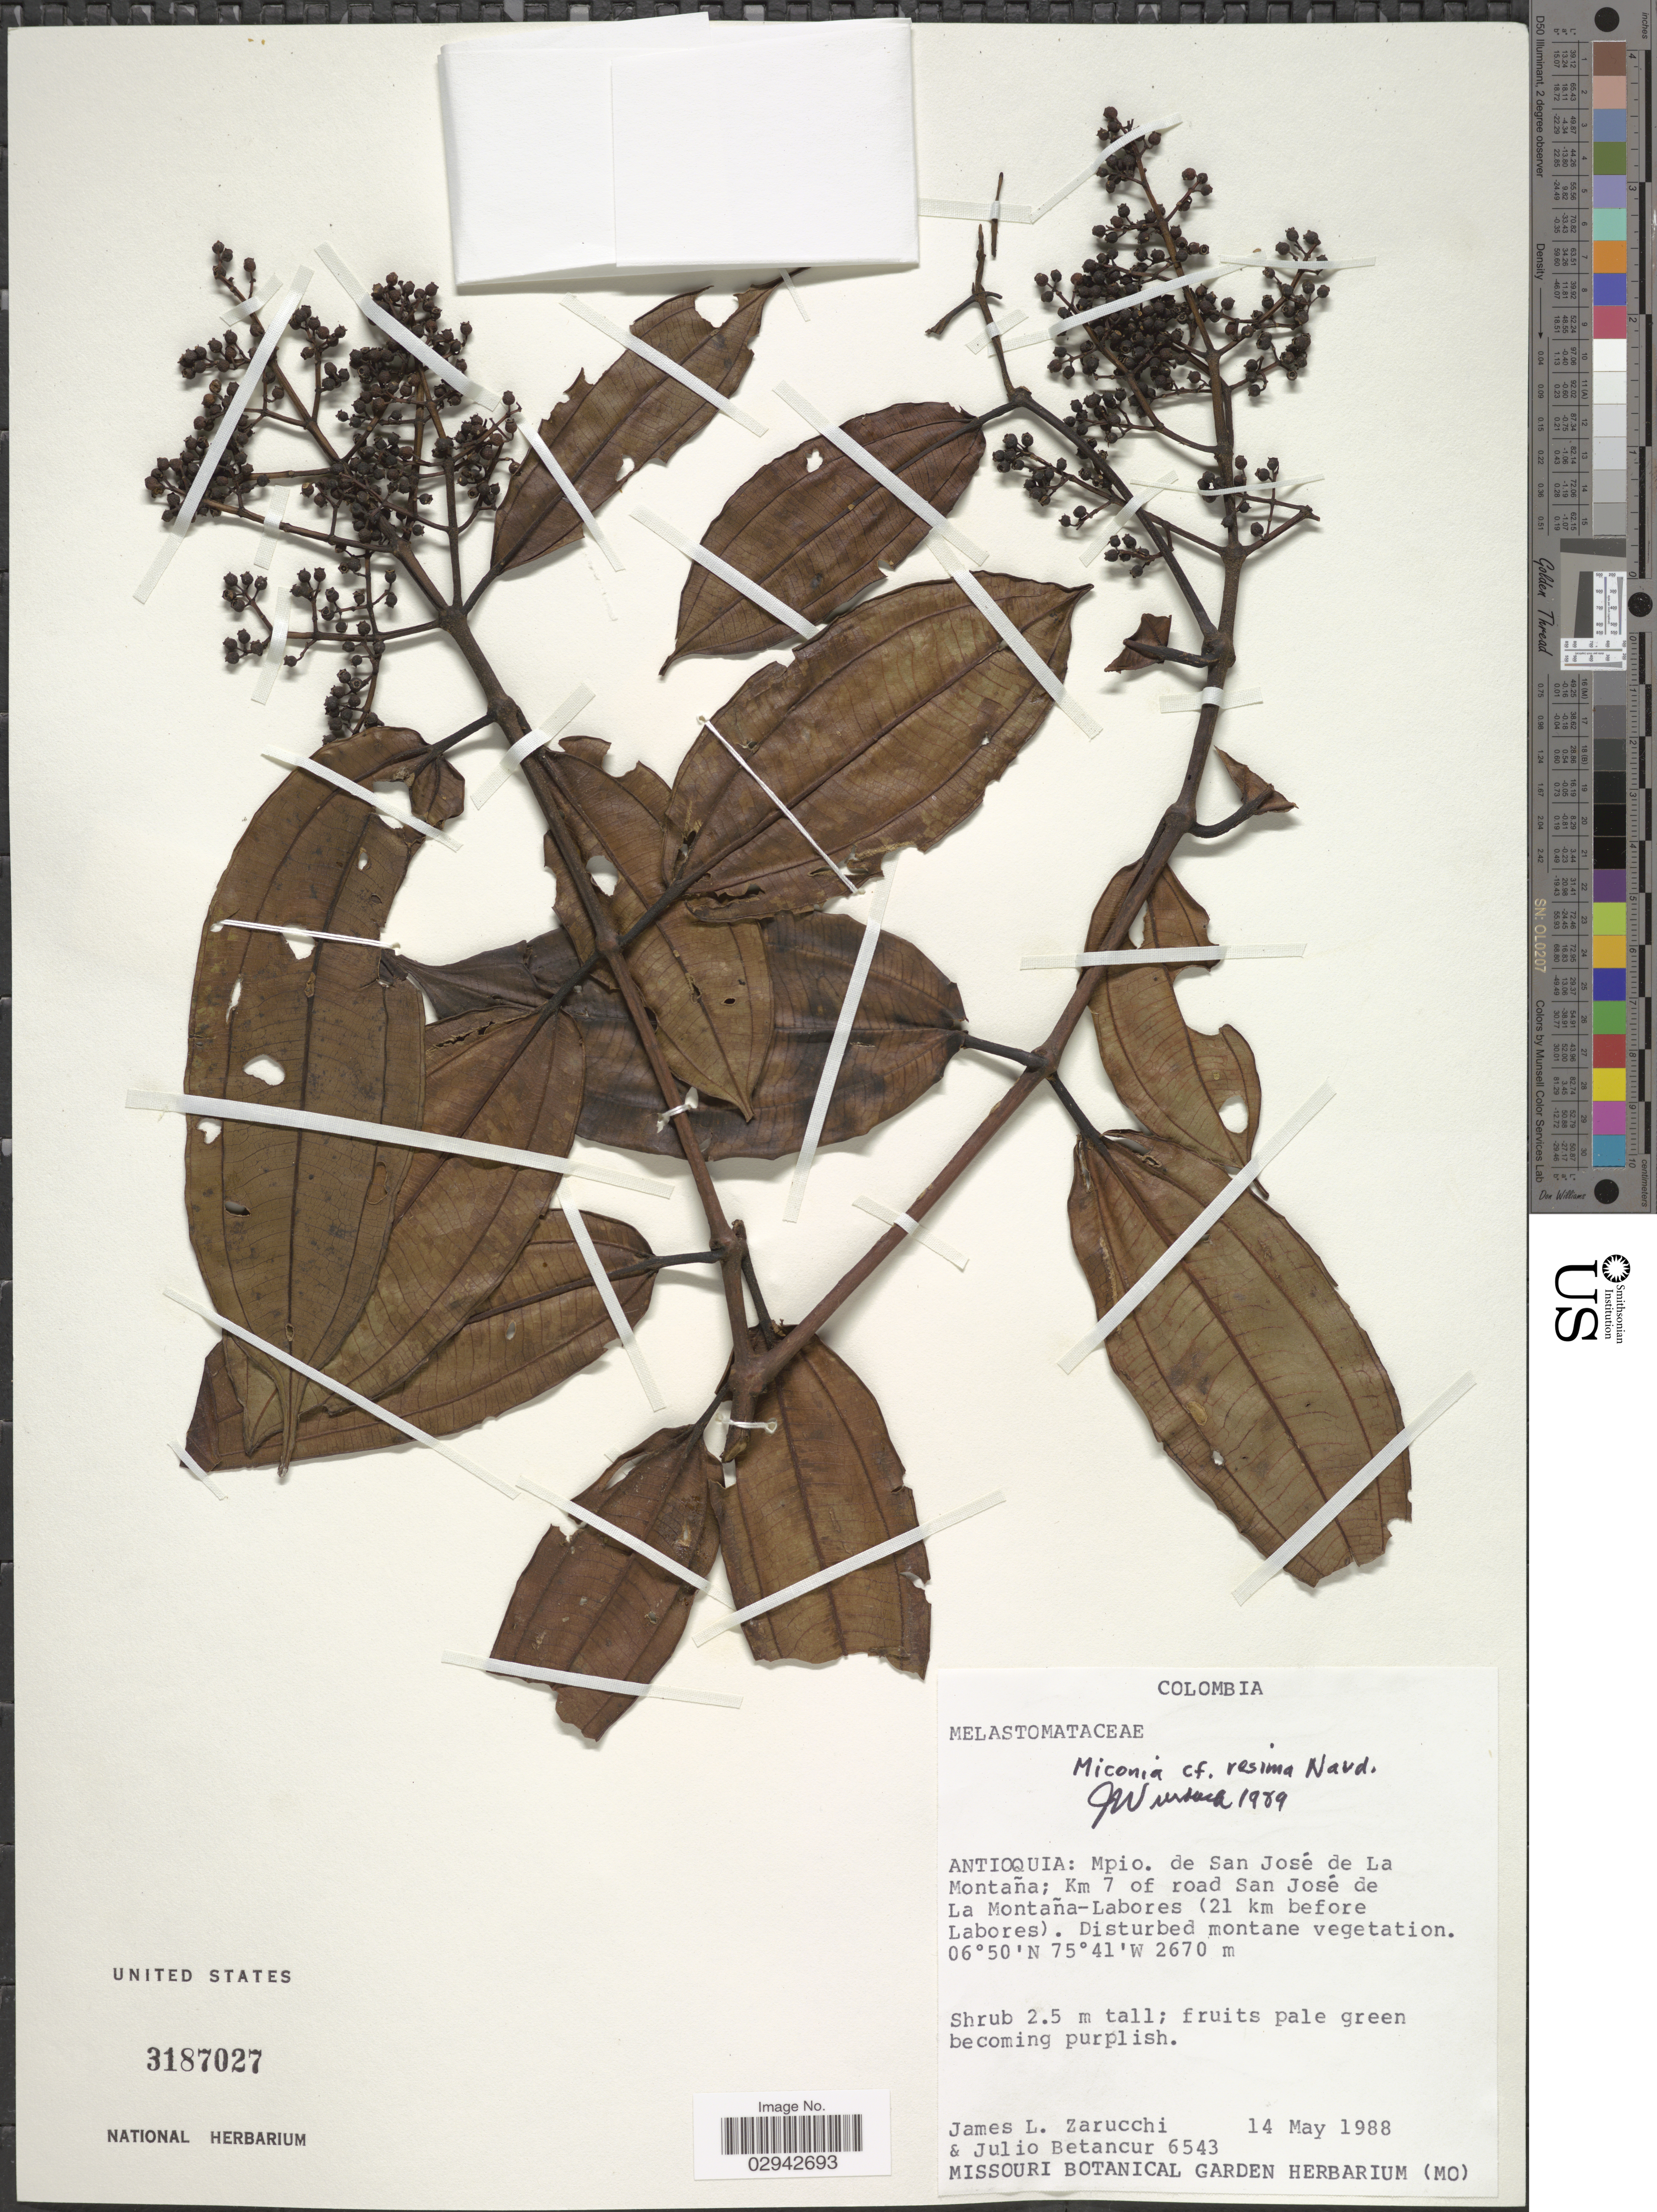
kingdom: Plantae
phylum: Tracheophyta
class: Magnoliopsida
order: Myrtales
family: Melastomataceae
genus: Miconia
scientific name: Miconia resima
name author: Naudin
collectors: J. L. Zarucchi & J. Betancur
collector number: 6543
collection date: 1988-05-14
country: Colombia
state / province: Antioquia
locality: Mpio. de San José de La Montaña; Km 7 of road San José de La Montaña-Labores (21 km before Labores).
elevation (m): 2670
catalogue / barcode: US 3187027